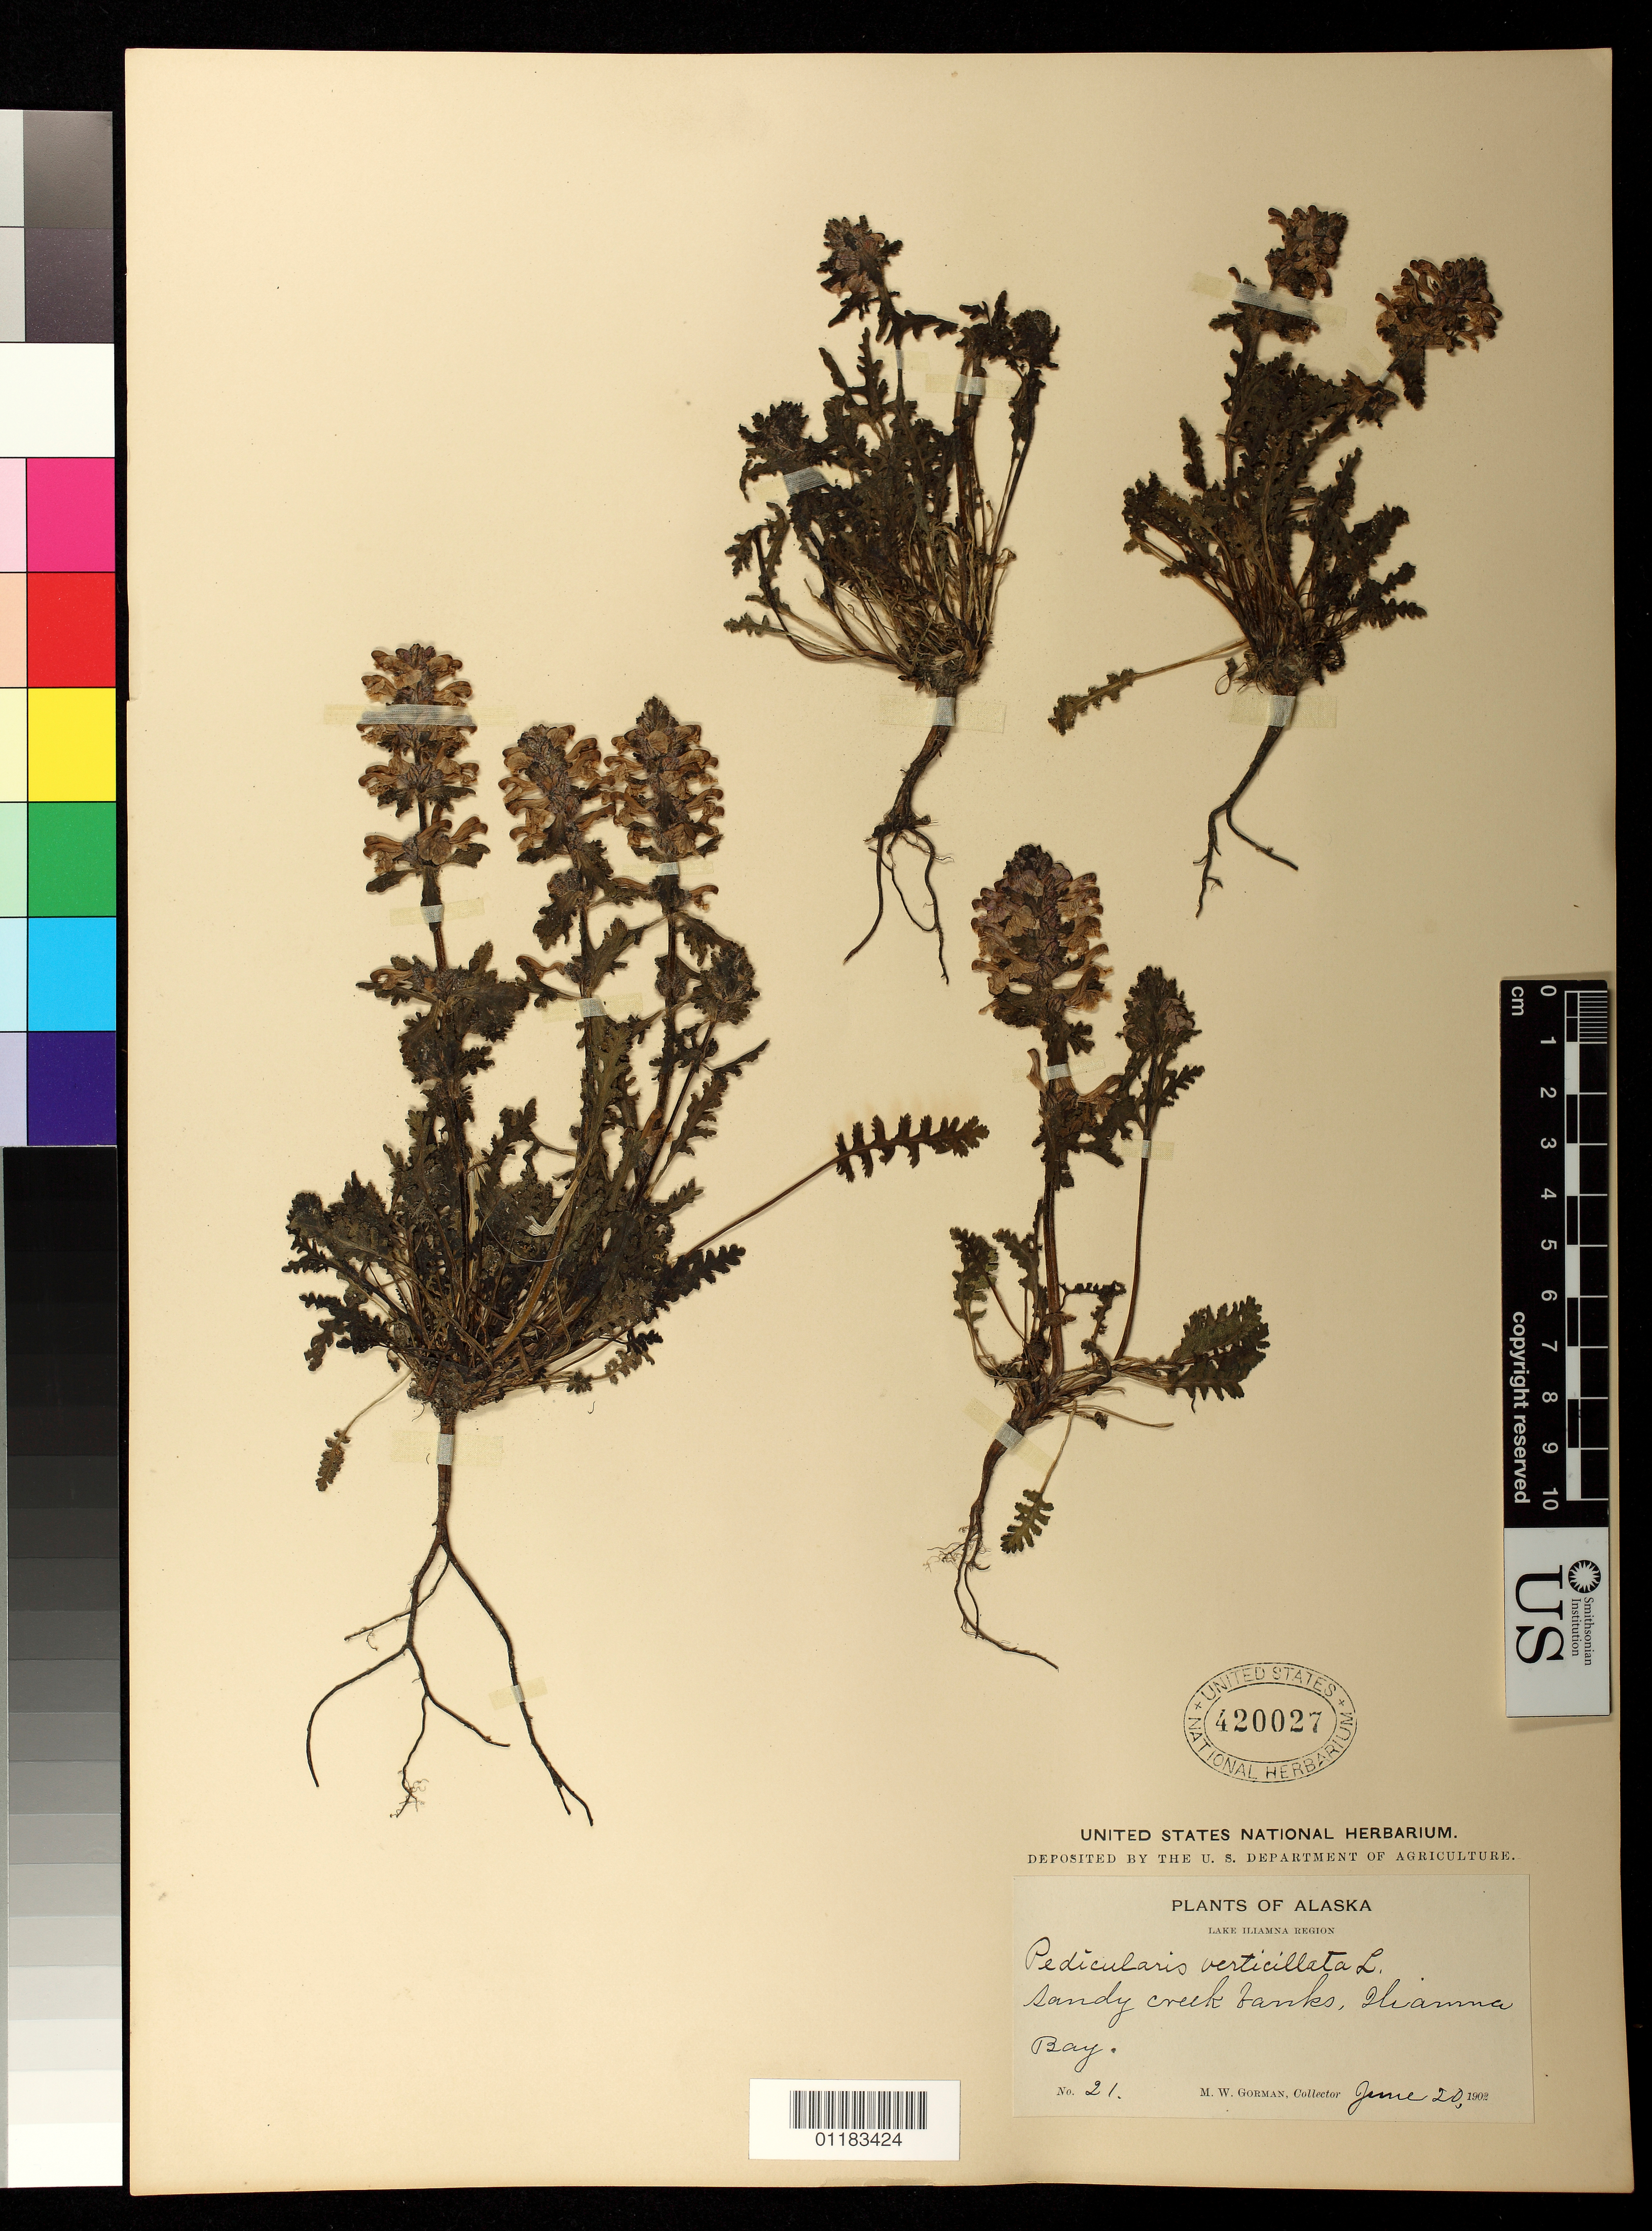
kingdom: Plantae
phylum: Tracheophyta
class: Magnoliopsida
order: Lamiales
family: Orobanchaceae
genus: Pedicularis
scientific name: Pedicularis verticillata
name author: L.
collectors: M. W. Gorman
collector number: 21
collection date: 1902-06-20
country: United States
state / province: Alaska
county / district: Lake and Peninsula Borough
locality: Sandy creek banks, Iliamna bay.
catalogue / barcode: US 420027